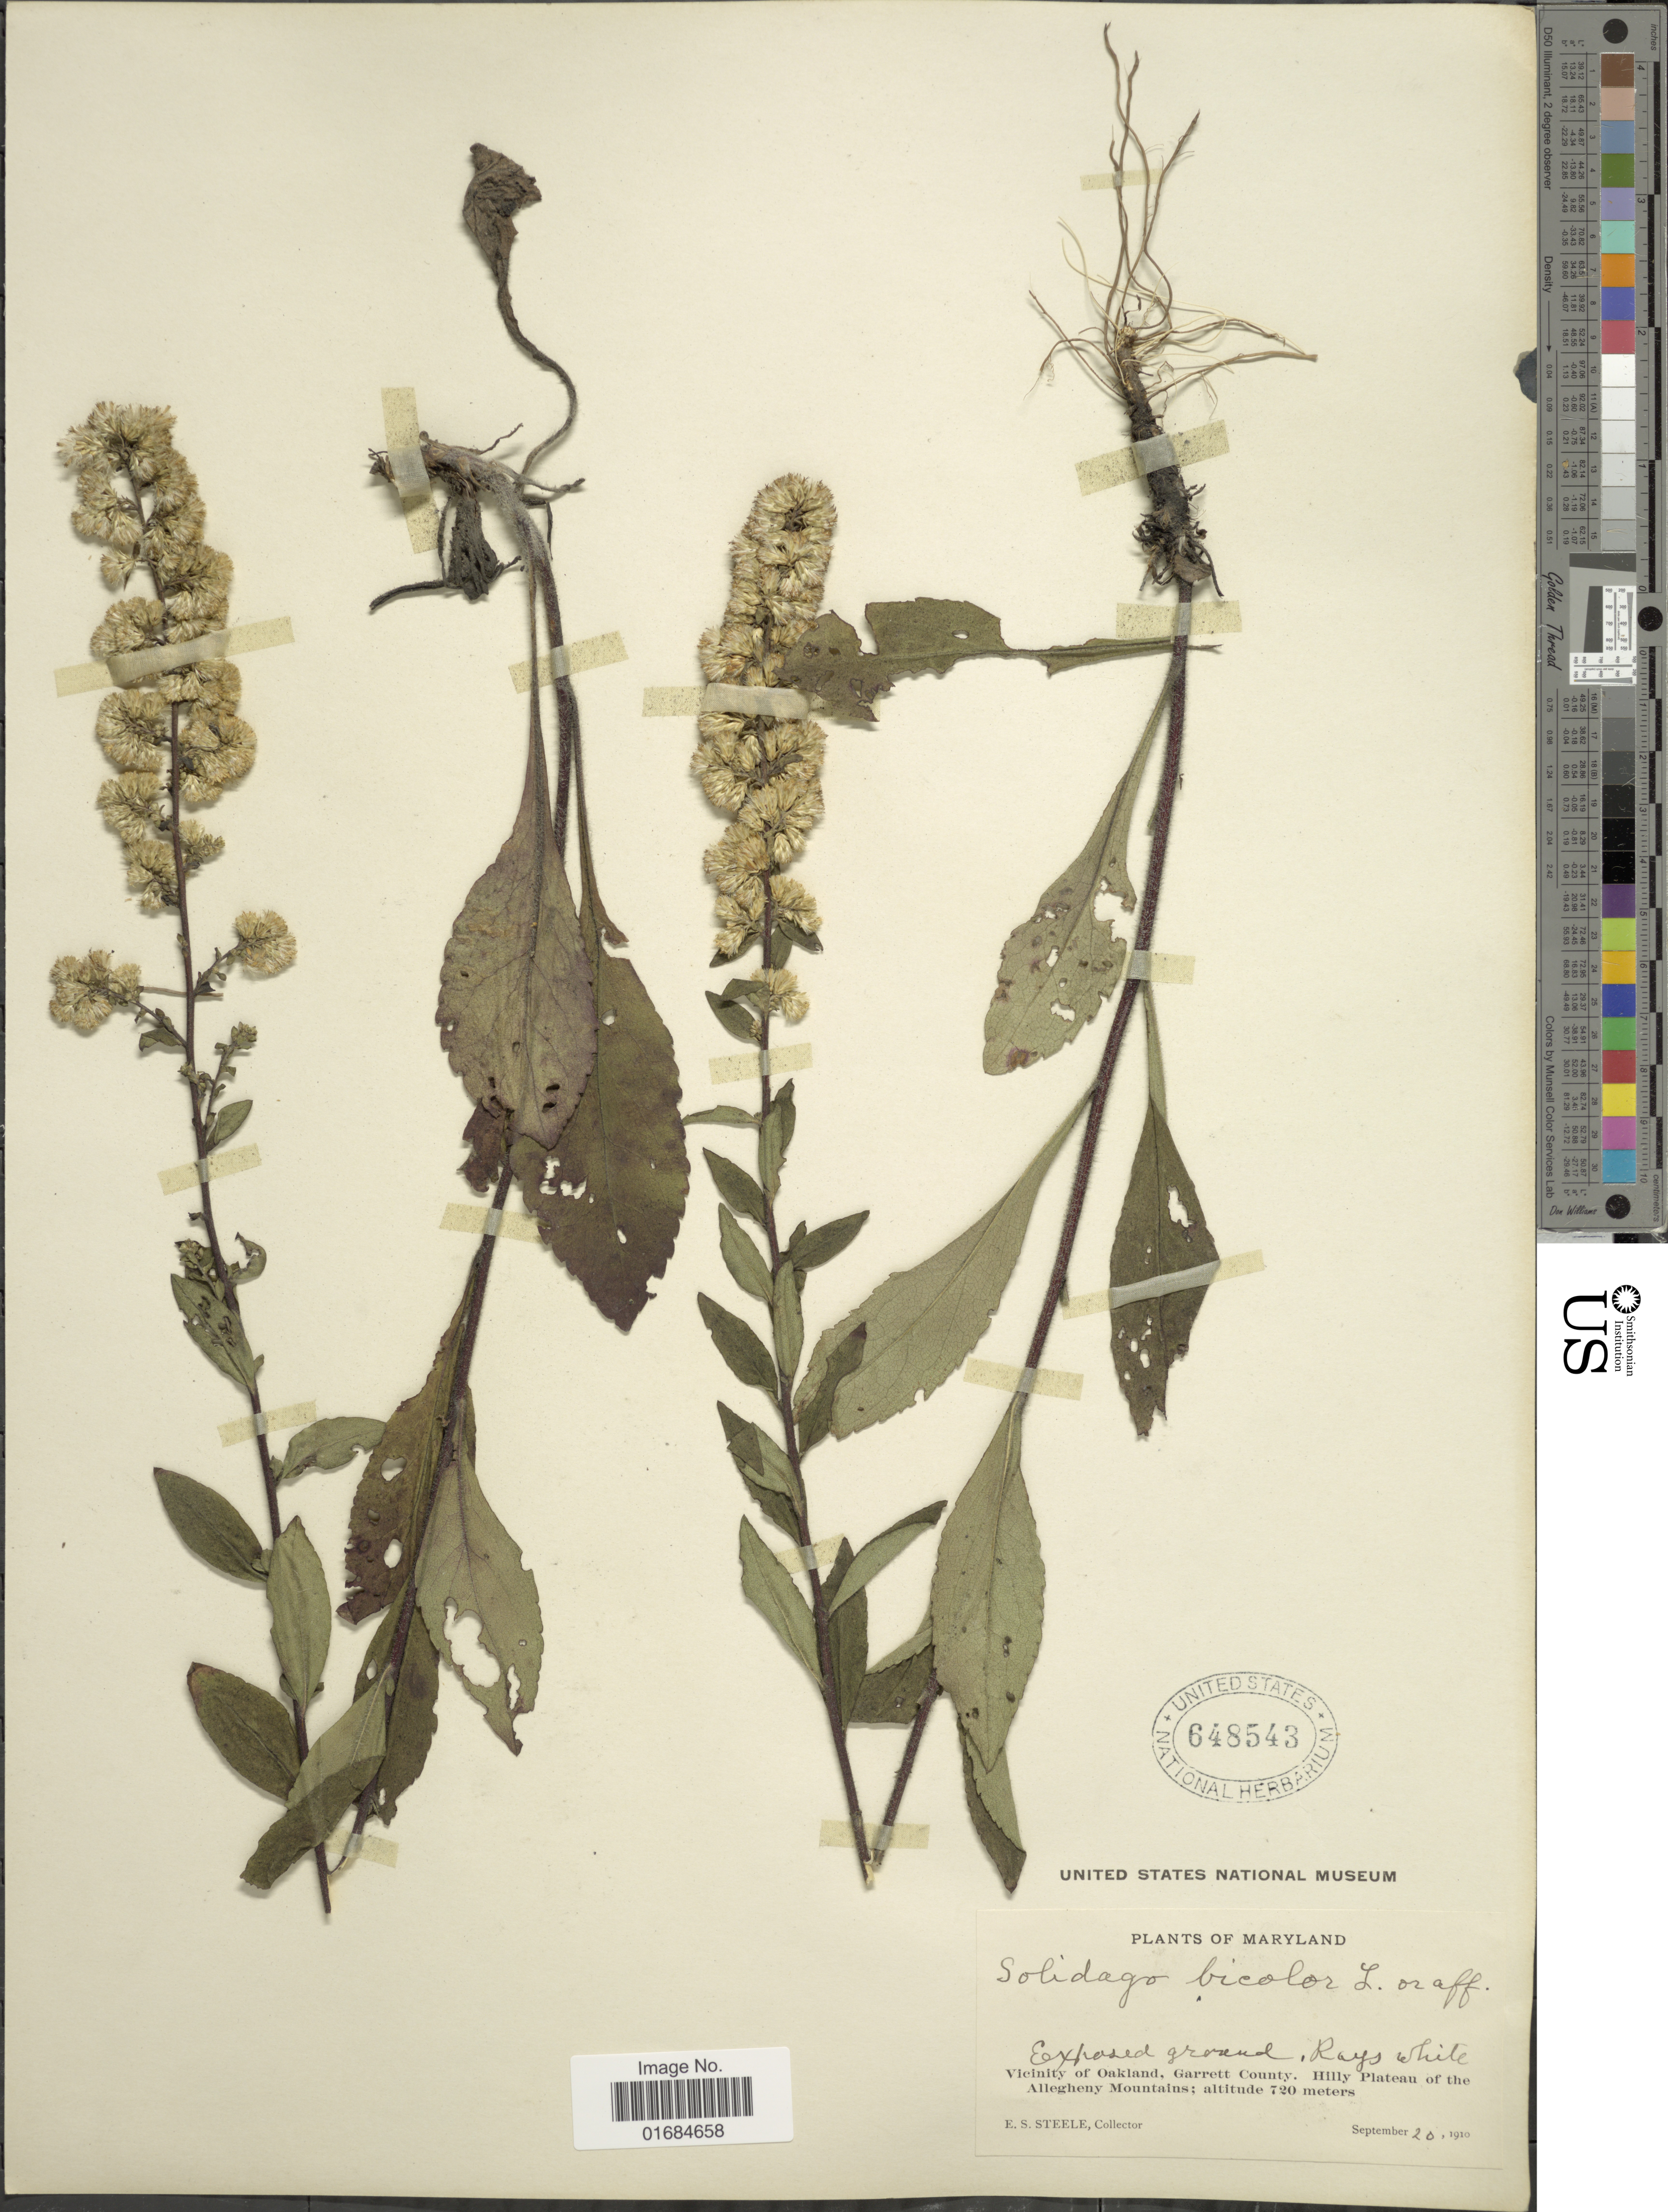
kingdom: Plantae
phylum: Tracheophyta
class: Magnoliopsida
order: Asterales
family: Asteraceae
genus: Solidago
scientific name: Solidago bicolor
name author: L.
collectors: E. Steele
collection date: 1910-09-20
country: United States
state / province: Maryland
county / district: Garrett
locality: Vicinity of Oakland, Garrett County. Hilly Plateau of the Allegheny Mountains.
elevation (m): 720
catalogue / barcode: US 648543